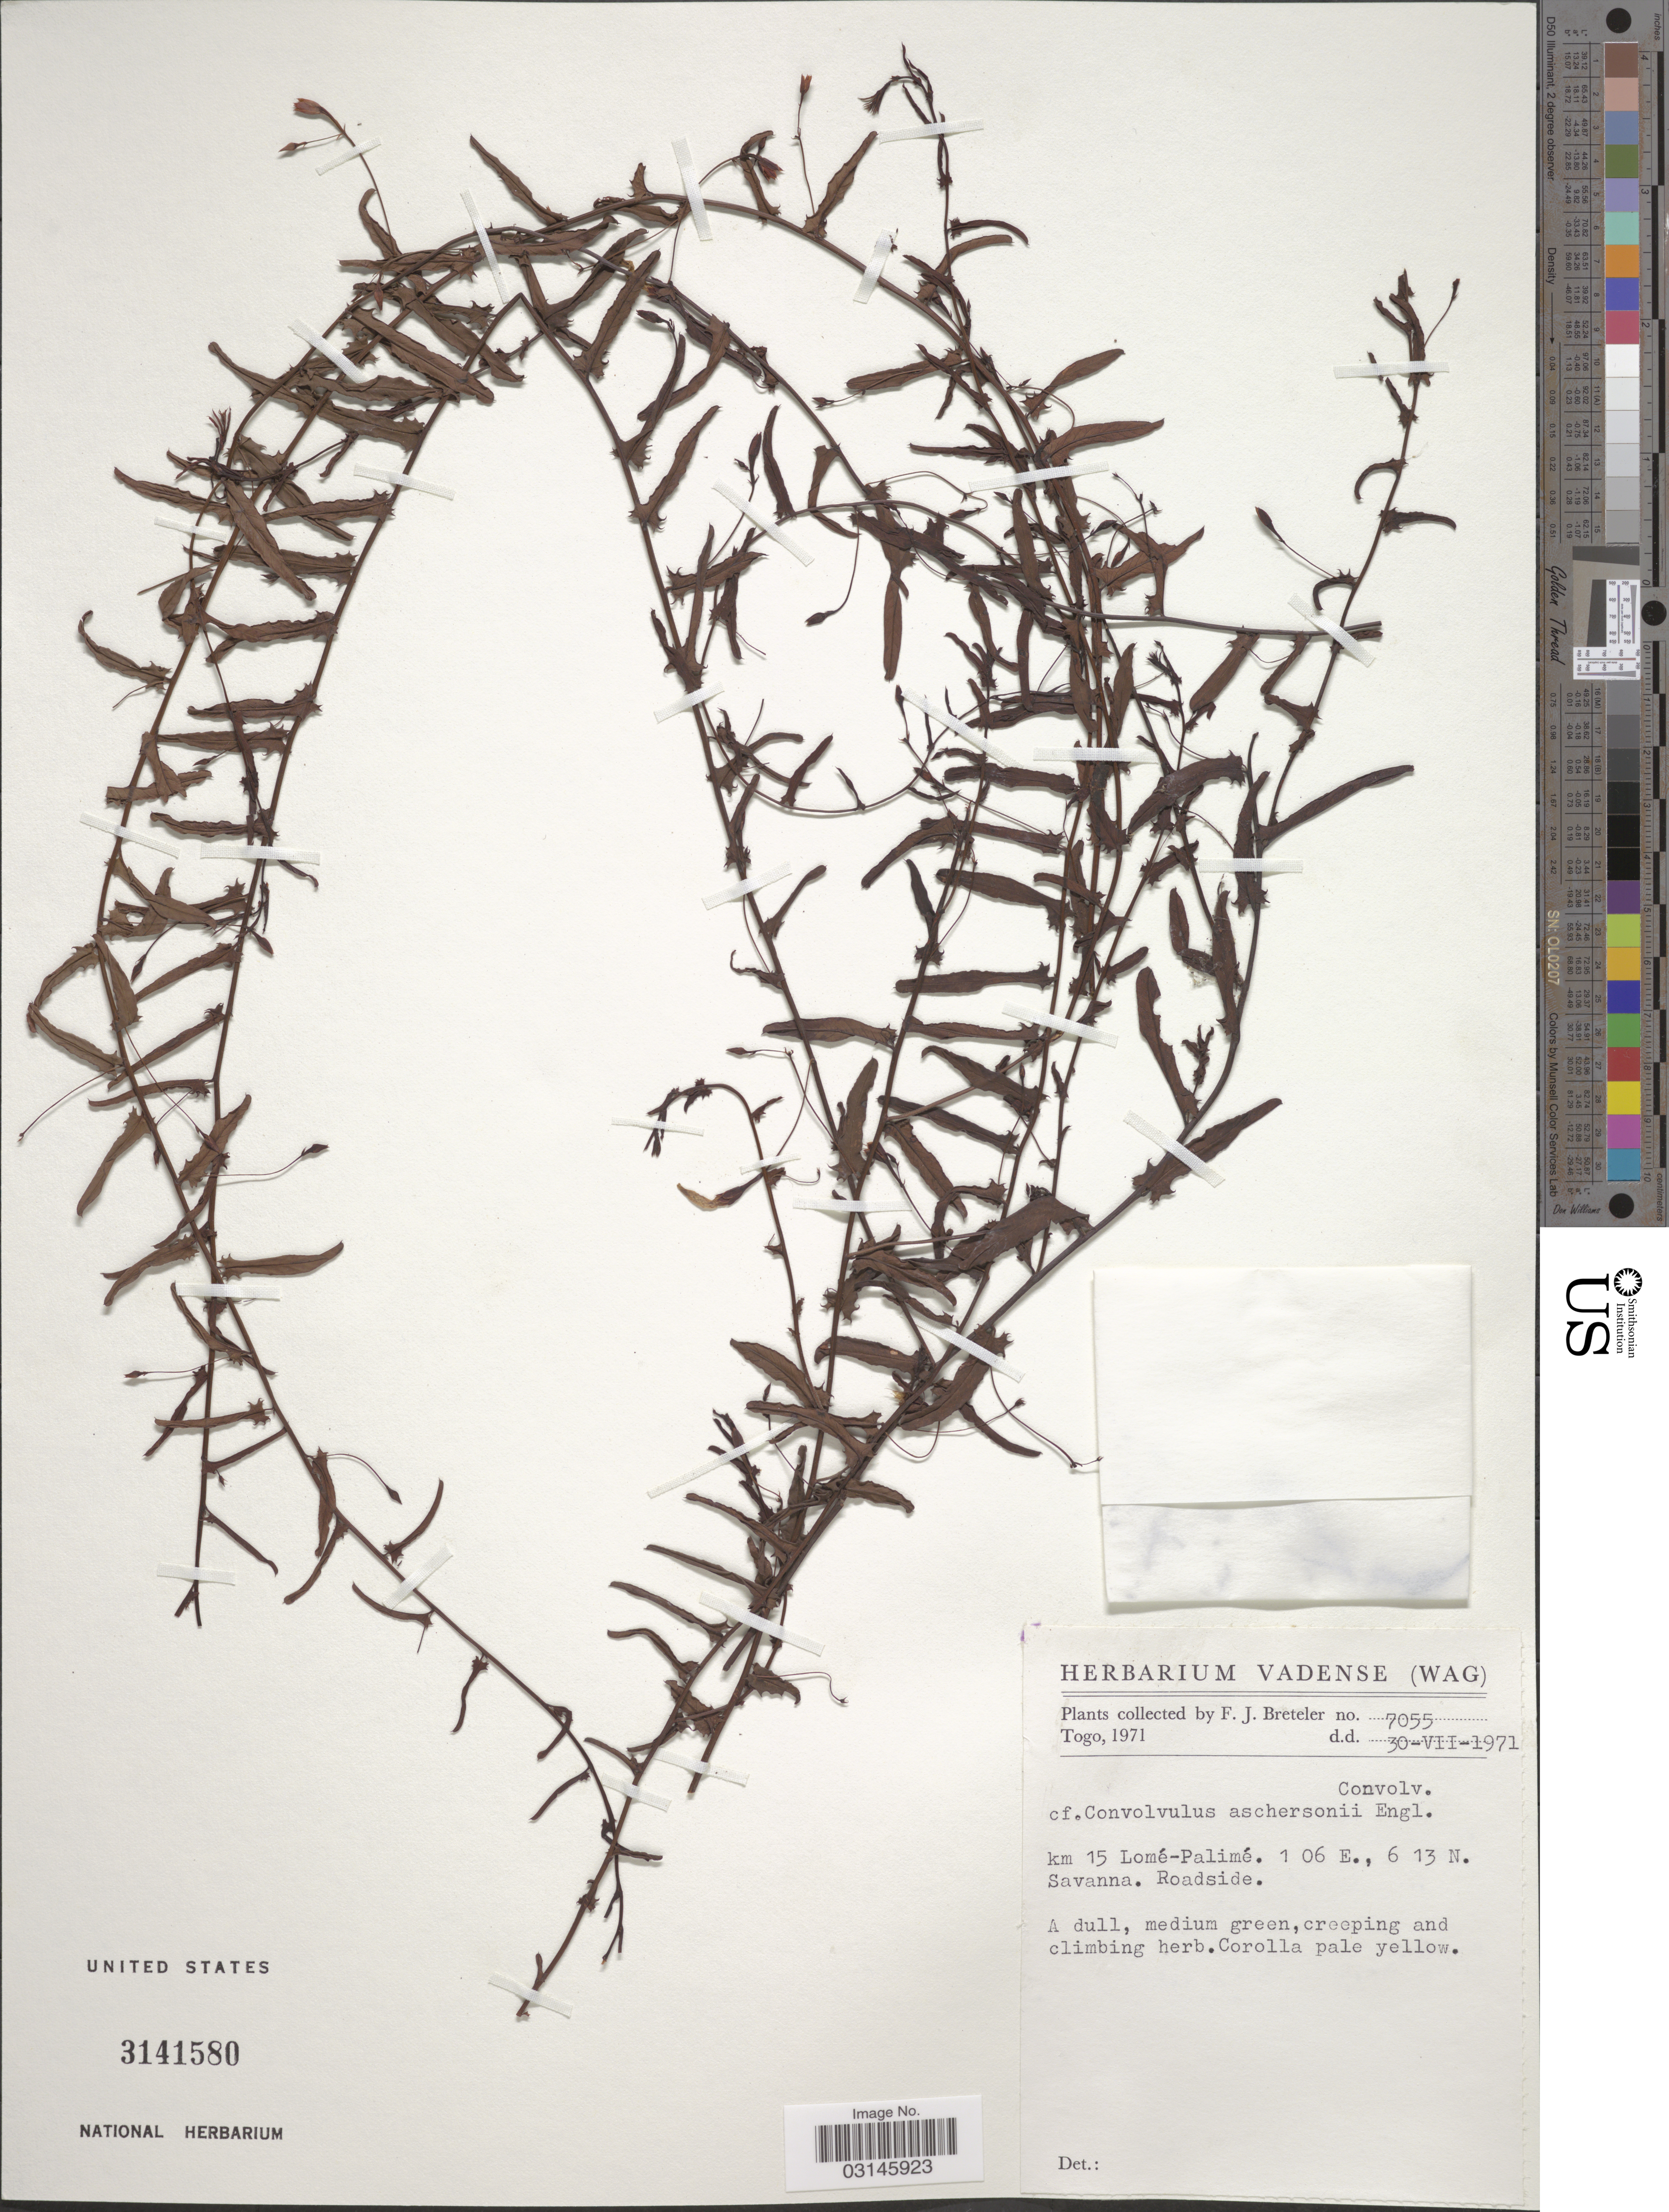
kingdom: Plantae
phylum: Tracheophyta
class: Magnoliopsida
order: Solanales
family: Convolvulaceae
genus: Convolvulus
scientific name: Convolvulus aschersonii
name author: Engl.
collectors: F. J. Breteler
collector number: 7055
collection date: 1971-07-30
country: Togo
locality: Km 15 Lomé-Palimé.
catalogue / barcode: US 3141580